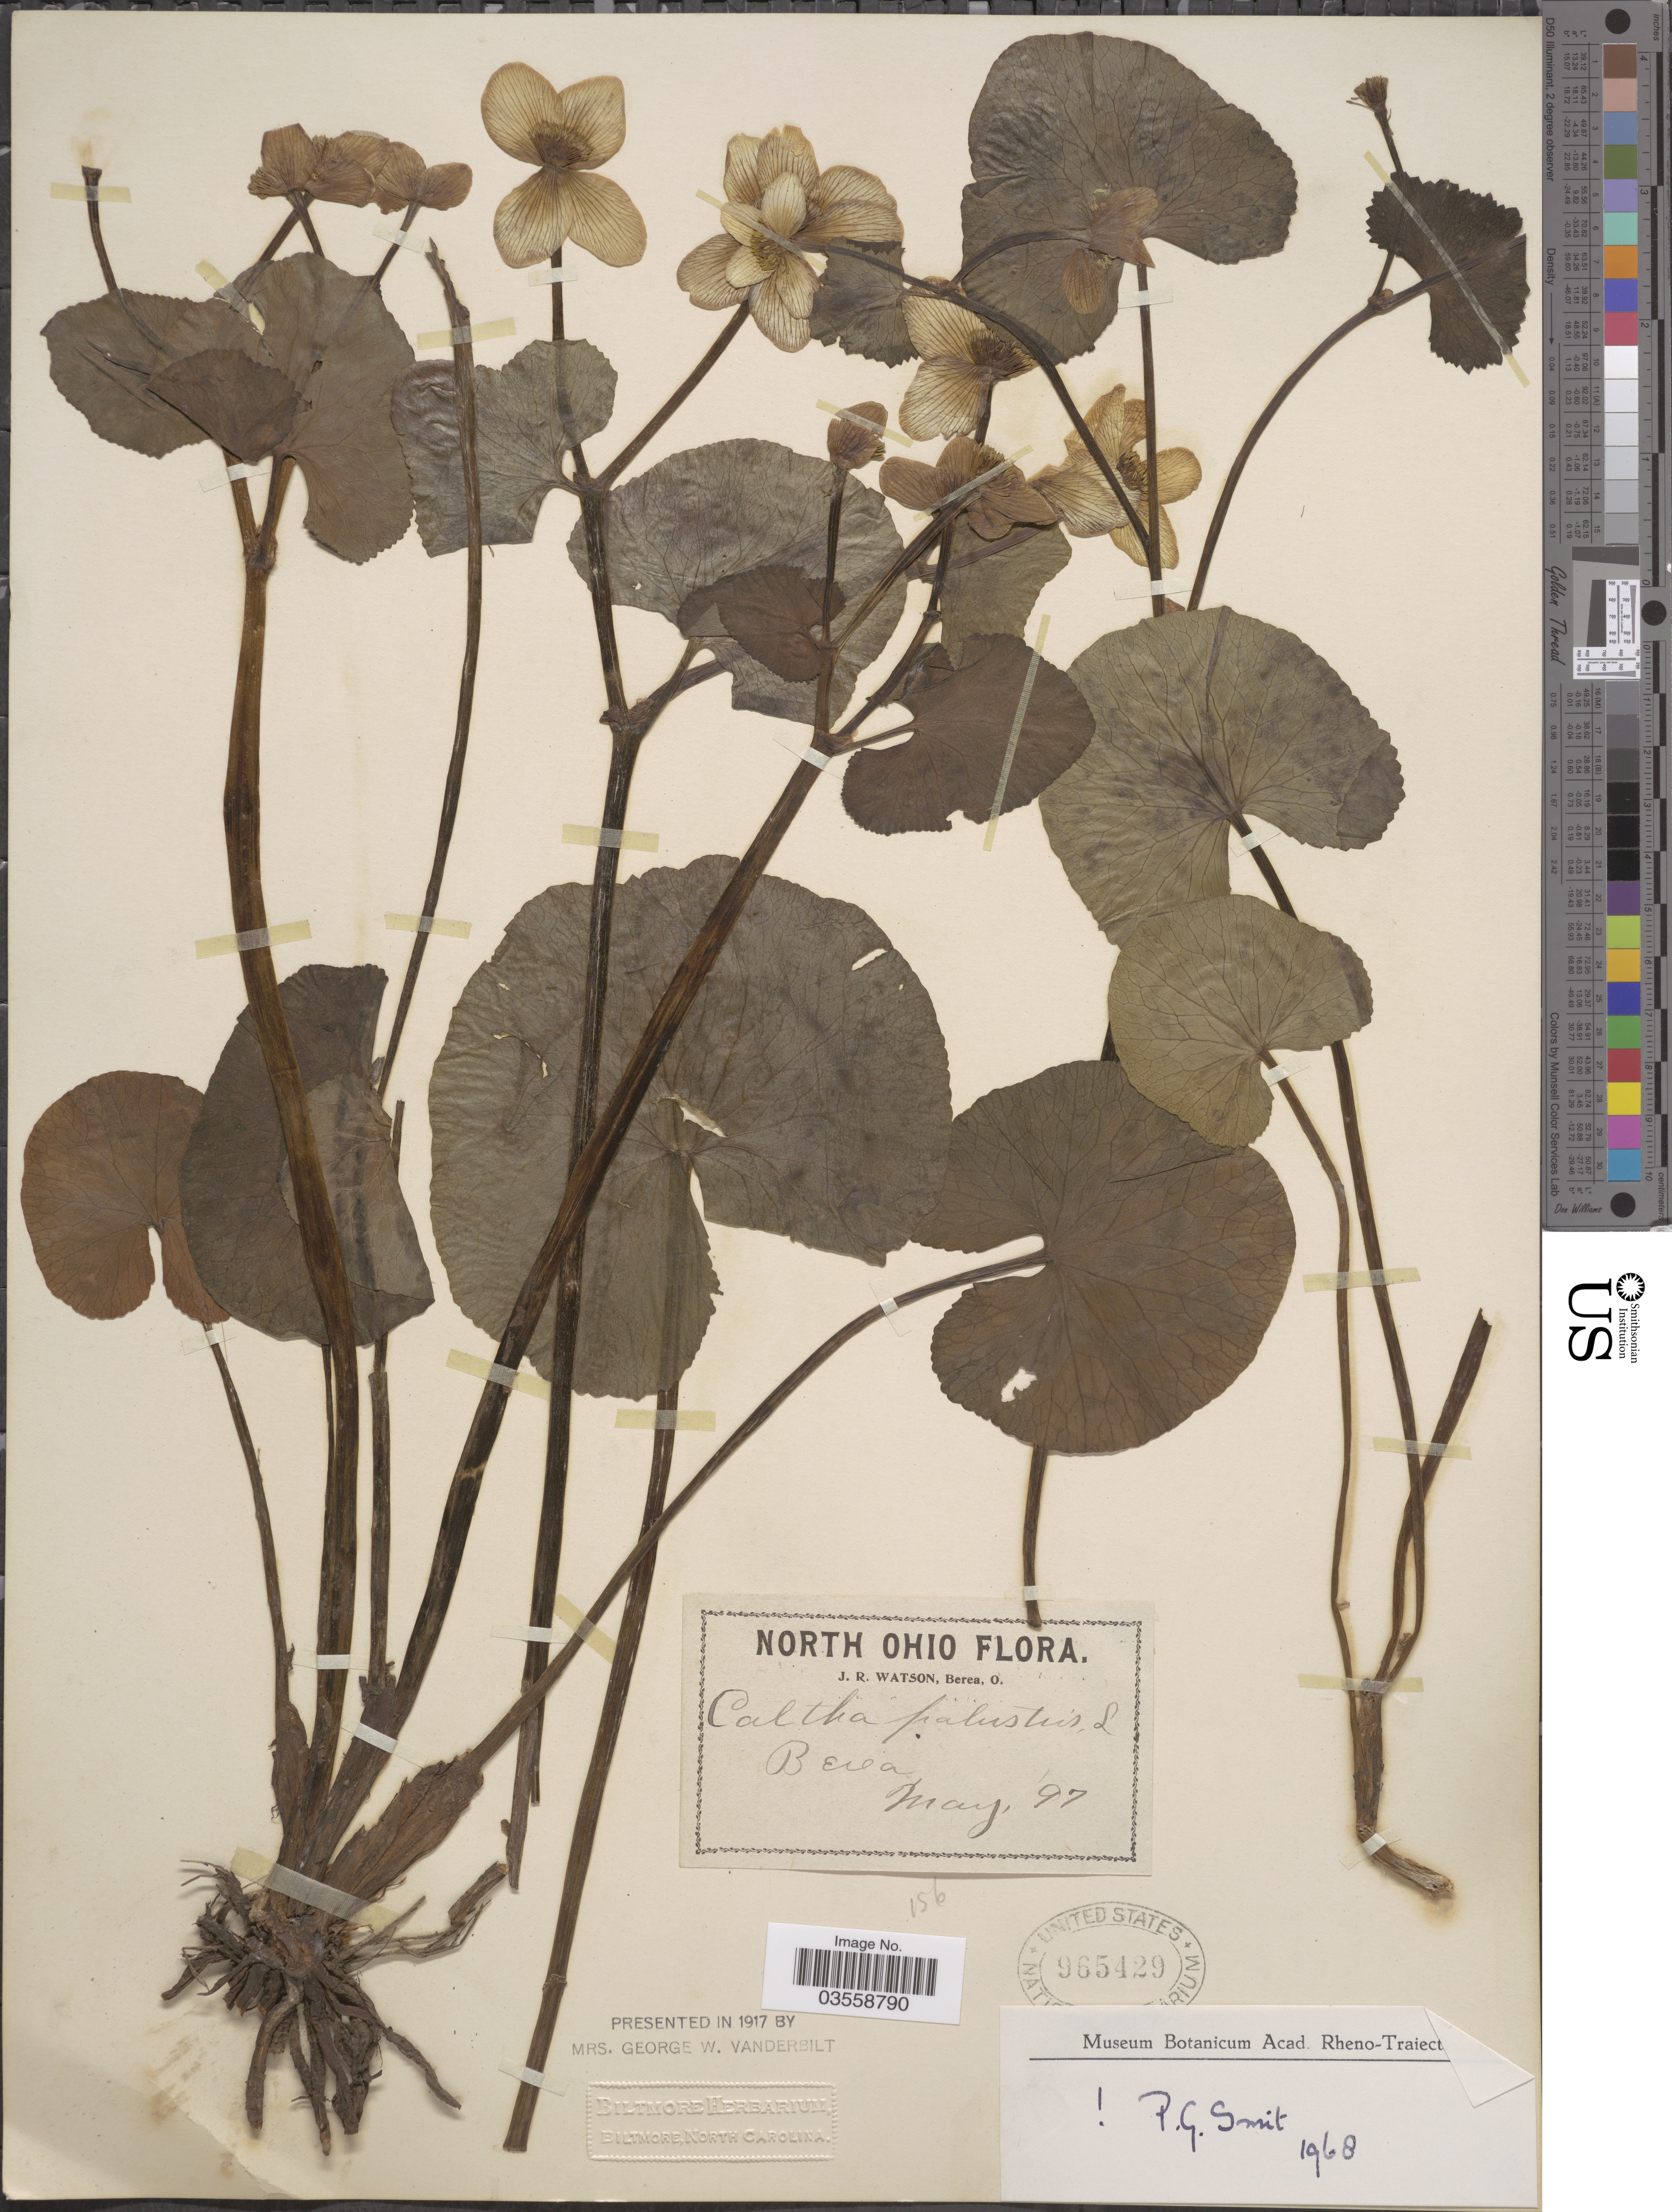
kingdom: Plantae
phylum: Tracheophyta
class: Magnoliopsida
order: Ranunculales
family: Ranunculaceae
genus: Caltha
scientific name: Caltha palustris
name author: L.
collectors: J. R. Watson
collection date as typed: Transcribed d/m/y: /5/97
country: United States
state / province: Ohio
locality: North Ohio. Berea.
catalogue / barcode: US 965429